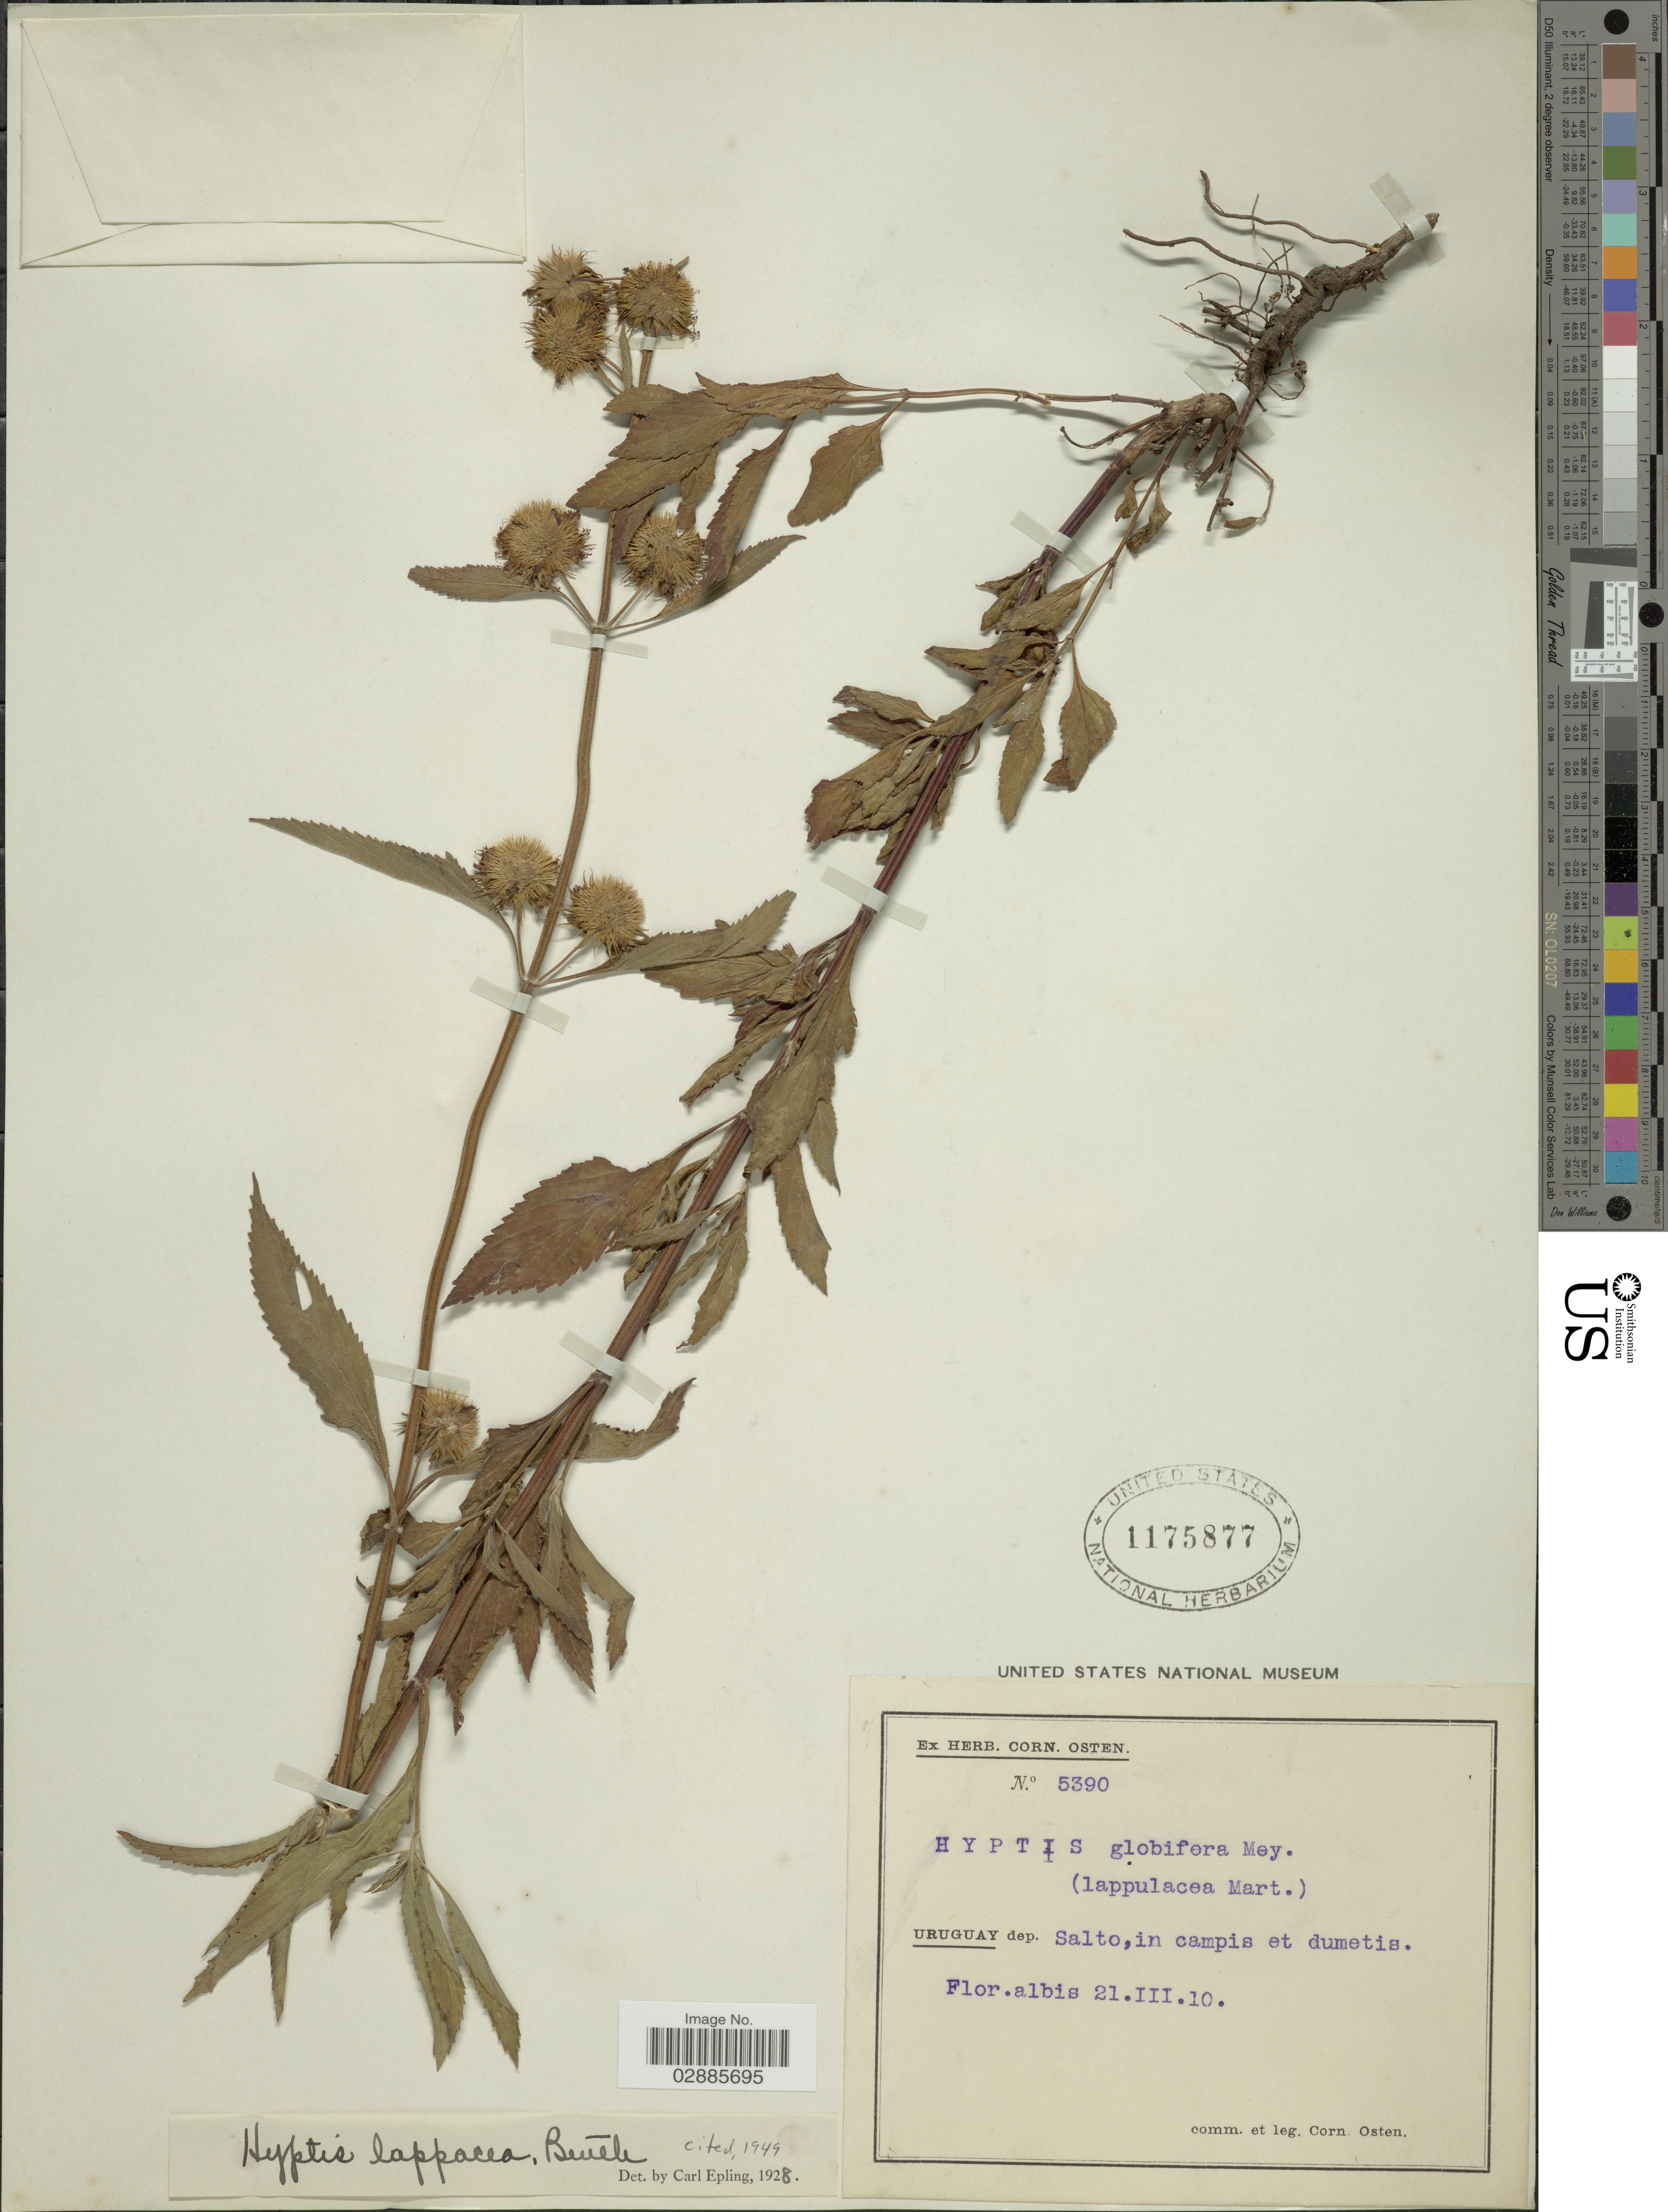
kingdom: Plantae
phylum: Tracheophyta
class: Magnoliopsida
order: Lamiales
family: Lamiaceae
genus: Hyptis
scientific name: Hyptis lappacea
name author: Benth.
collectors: C. Osten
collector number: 5390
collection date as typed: Transcribed d/m/y: 21/3/10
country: Uruguay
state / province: Salto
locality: Dep. Salto.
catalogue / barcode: US 1175877